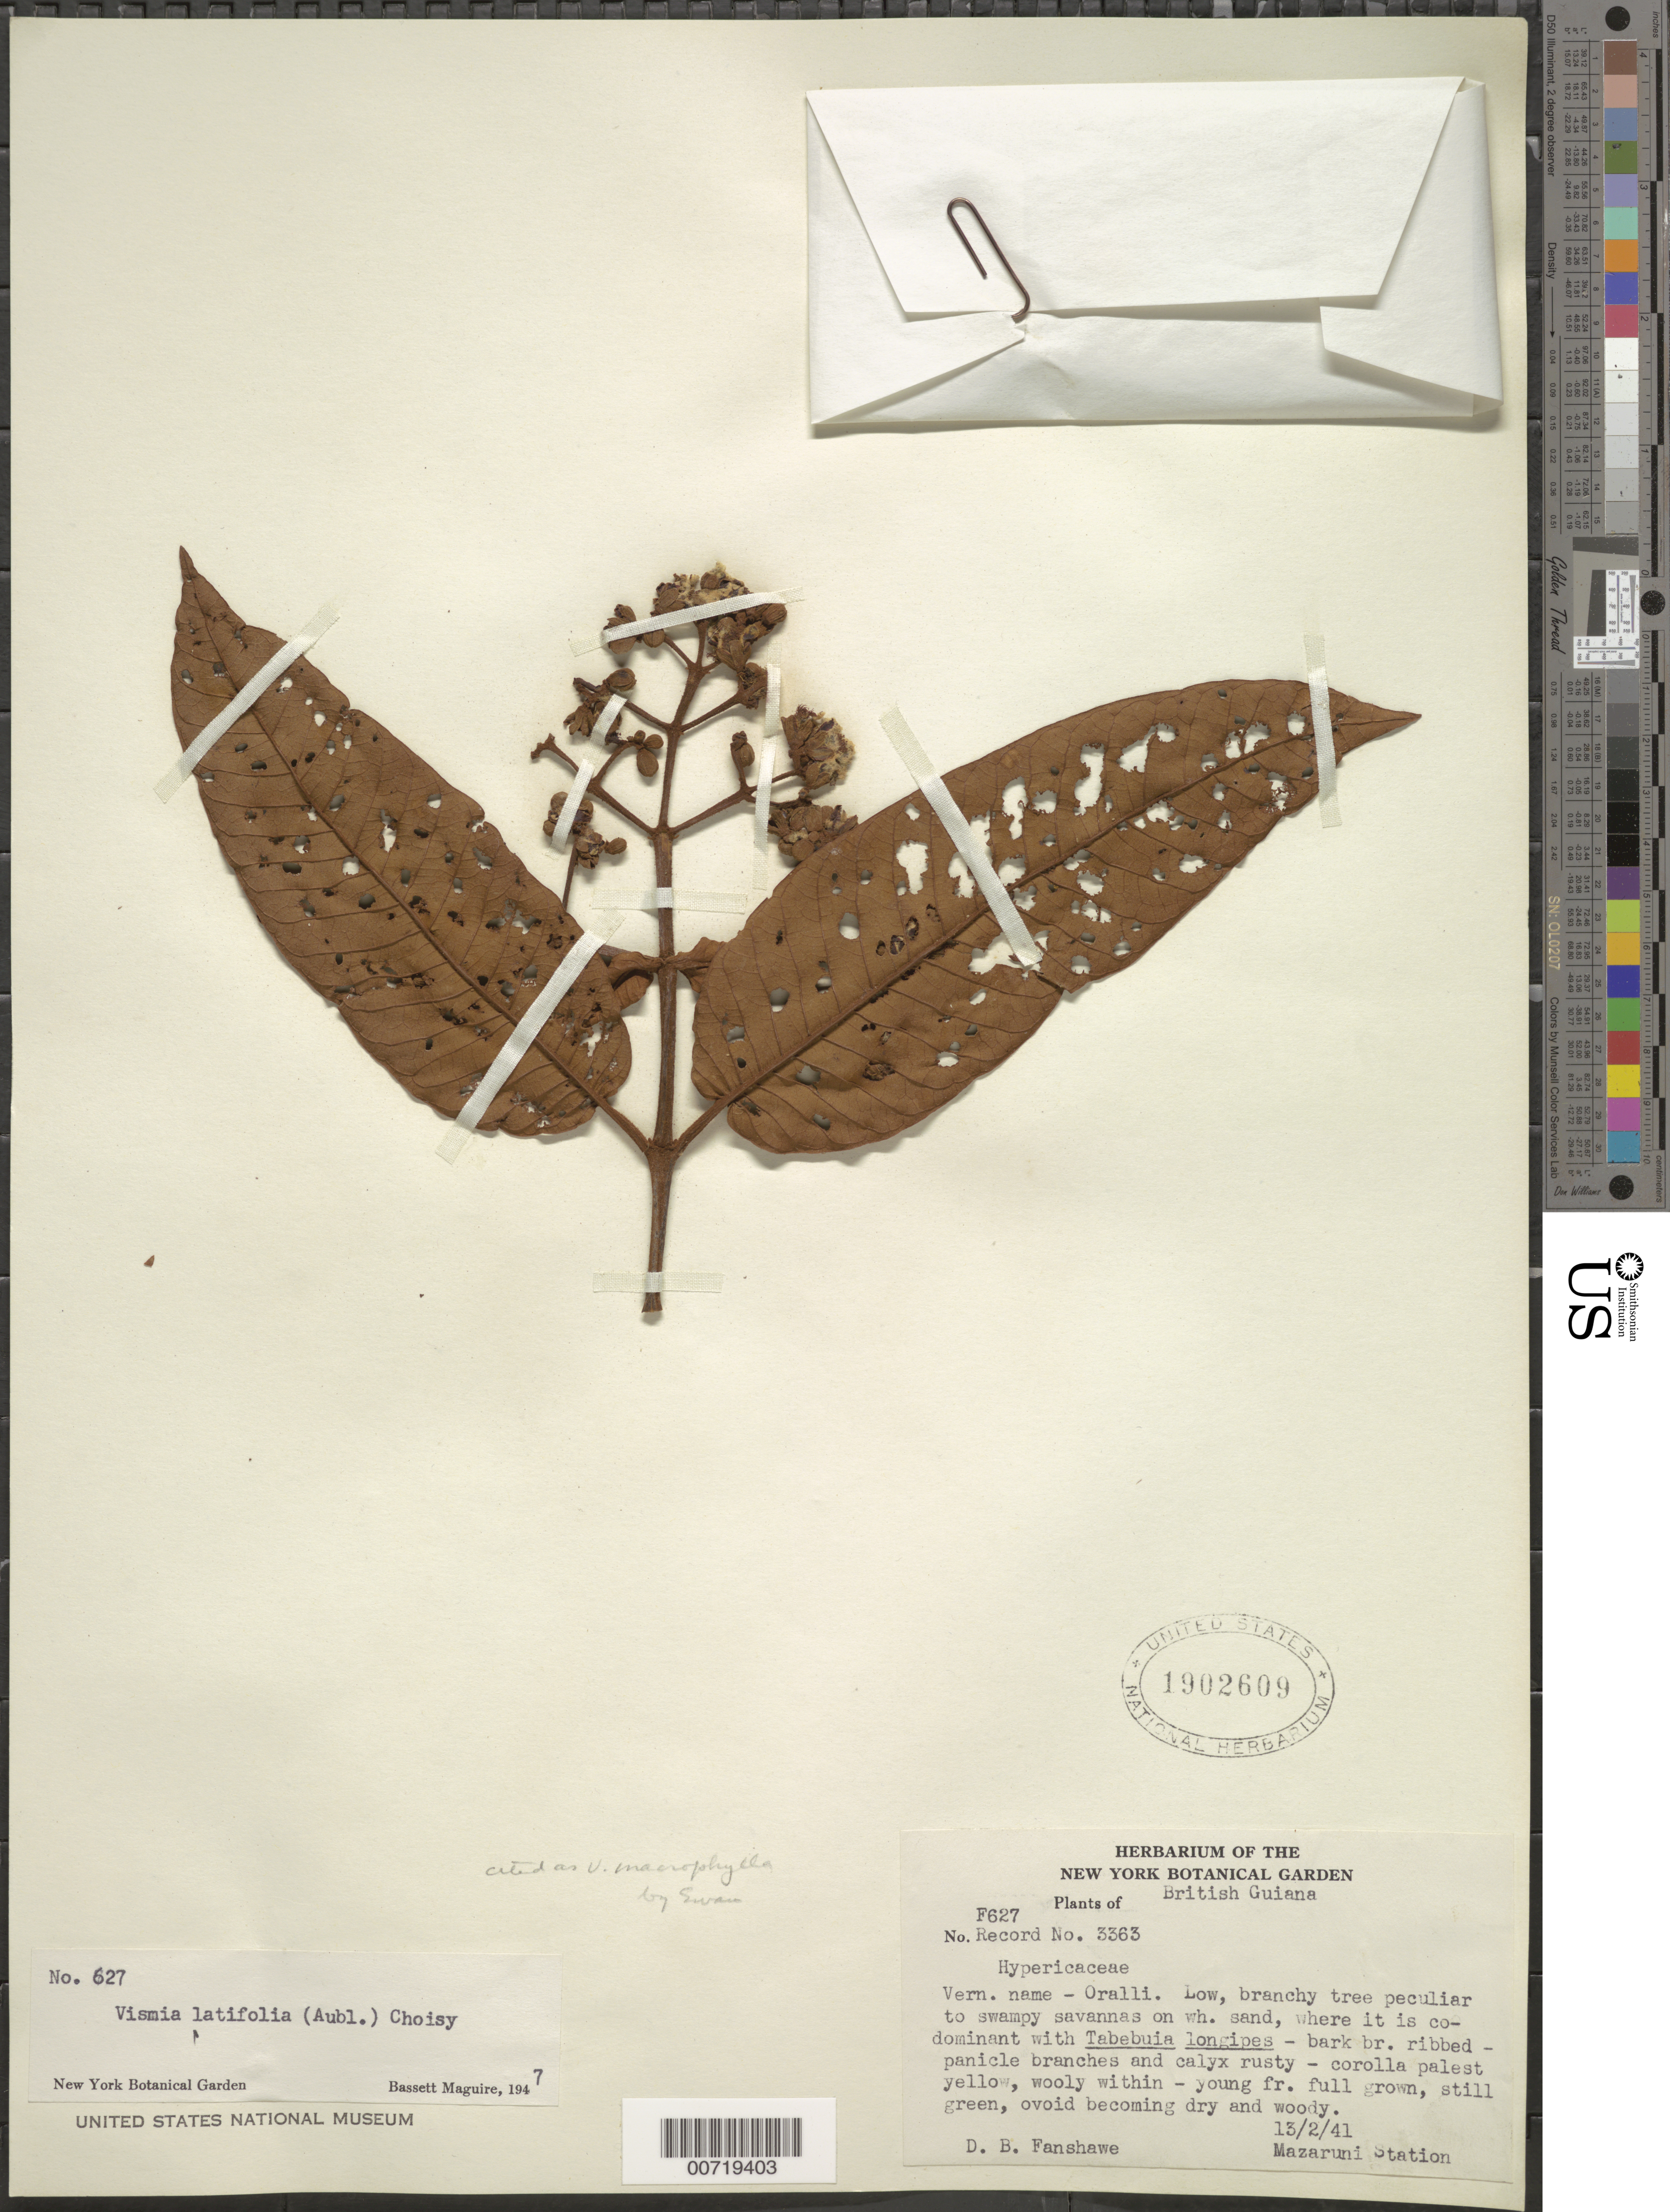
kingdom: Plantae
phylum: Tracheophyta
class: Magnoliopsida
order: Malpighiales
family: Hypericaceae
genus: Vismia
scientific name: Vismia macrophylla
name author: Kunth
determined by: Ewan, J. A.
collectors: D. B. Fanshawe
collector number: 3363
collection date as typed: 13-Feb-41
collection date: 1941-02-13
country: Guyana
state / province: Cuyuni-Mazaruni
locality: Mazaruni Station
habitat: Swampy savannas on white sand, dominant with Tabebuia longipes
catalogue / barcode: US 1902609